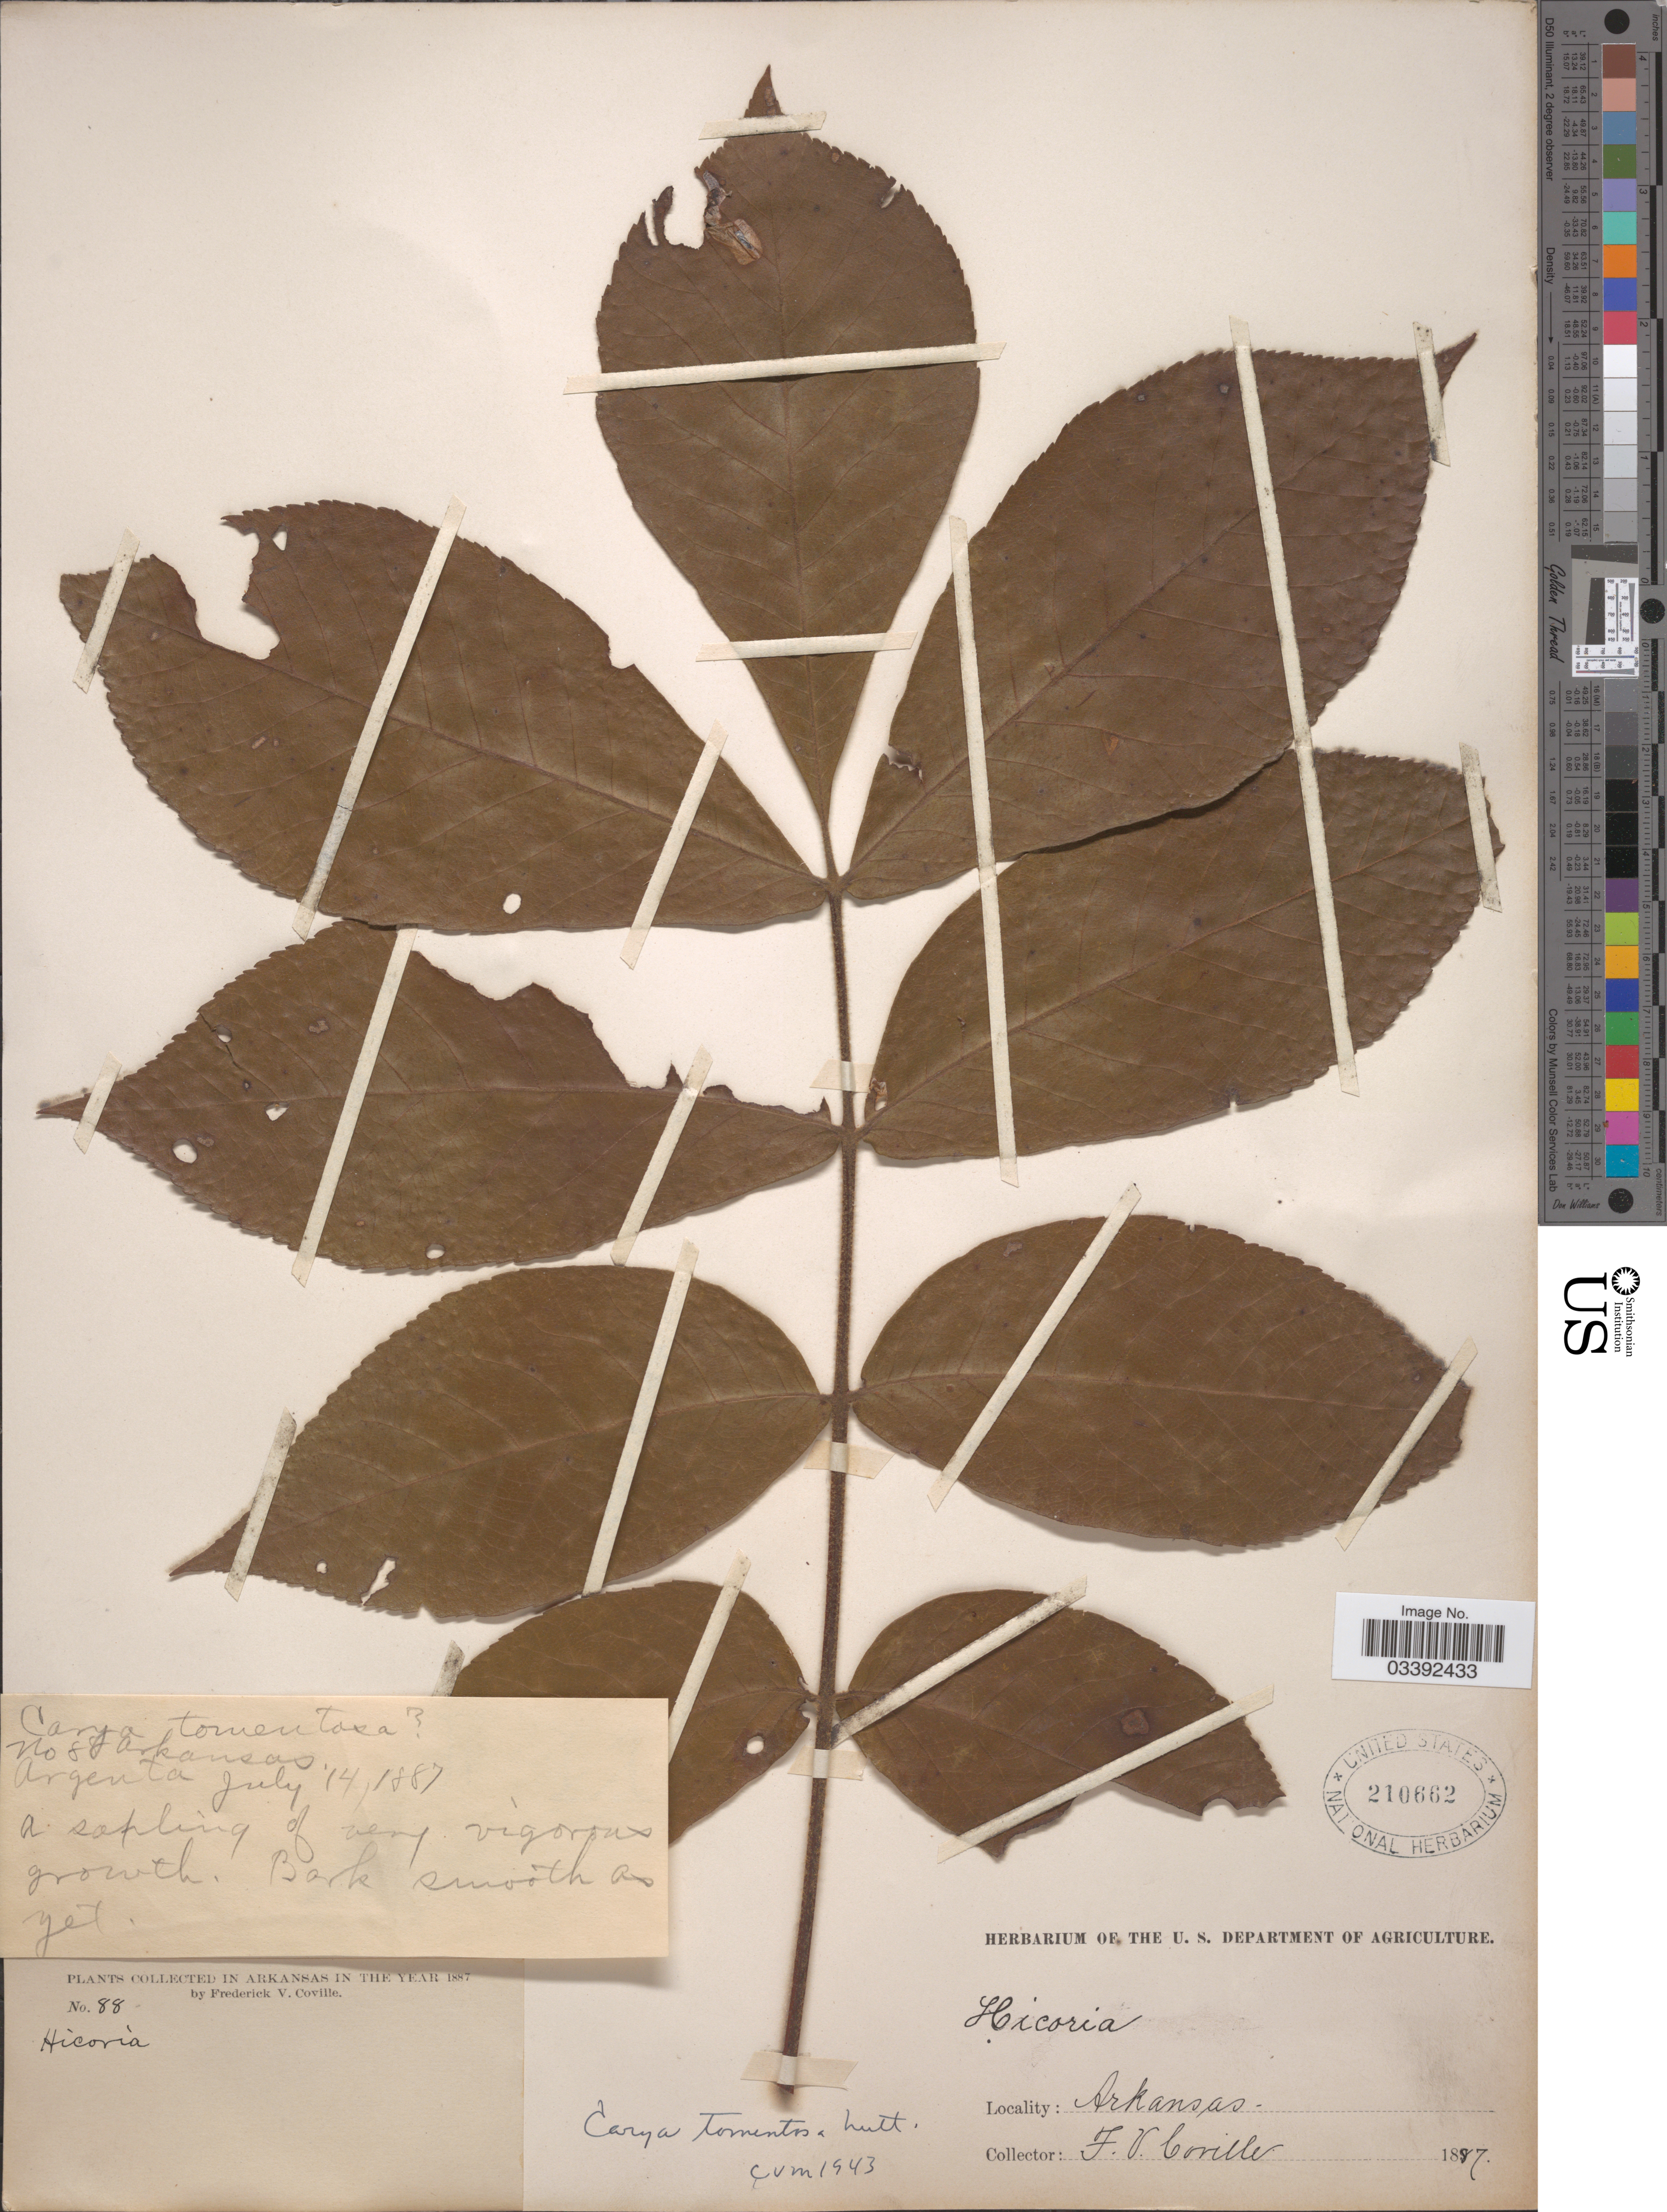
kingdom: Plantae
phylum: Tracheophyta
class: Magnoliopsida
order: Fagales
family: Juglandaceae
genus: Carya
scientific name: Carya tomentosa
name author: (Lam.) Nutt.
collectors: F. V. Coville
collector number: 88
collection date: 1887-07-14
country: United States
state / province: Arkansas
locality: Argenta [unsure placement].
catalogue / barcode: US 210662